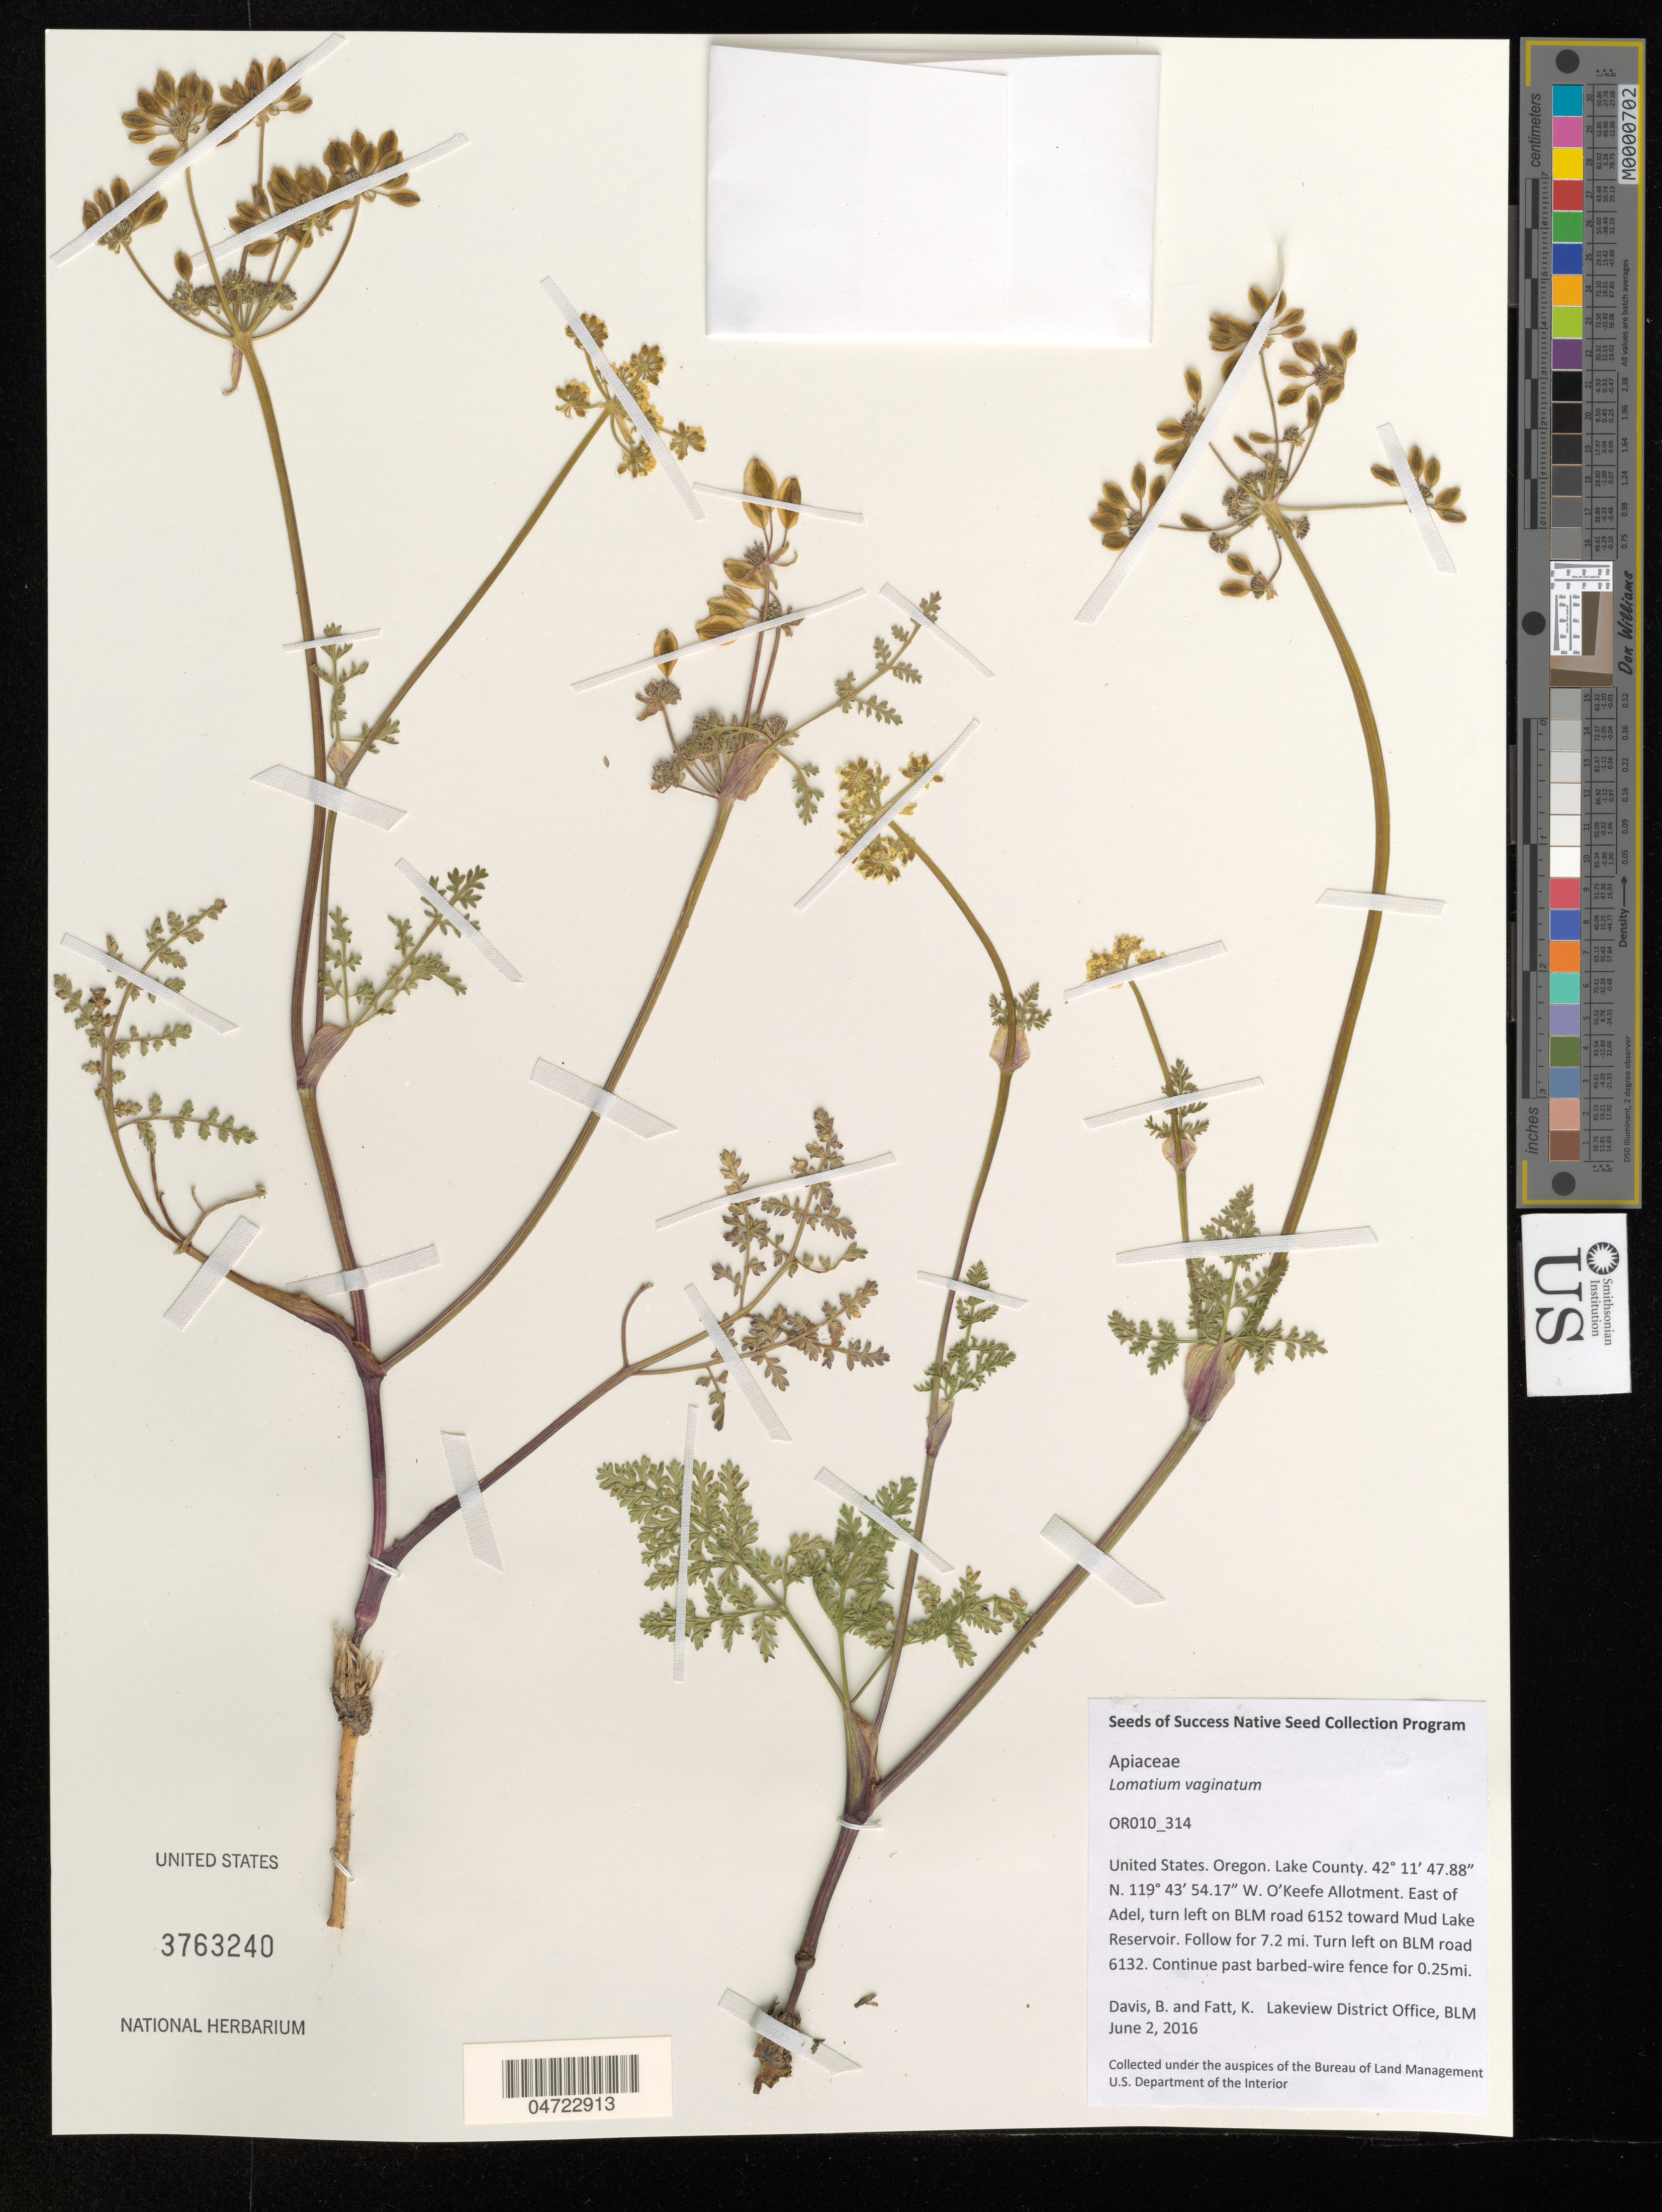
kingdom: Plantae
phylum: Tracheophyta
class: Magnoliopsida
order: Apiales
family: Apiaceae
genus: Lomatium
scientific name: Lomatium vaginatum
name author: J.M. Coult. & Rose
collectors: B. Davis & K. Fatt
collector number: OR010_314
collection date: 2016-06-02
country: United States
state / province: Oregon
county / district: Lake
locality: Lake County. O'Keefe Allotment. East of Adel, turn left on BLM road 6152 toward Mud Lake Reservoir. Follow for 7.2 mi. Turn left on BLM road 6132. Continue past barbed-wire fence for 0.25mi.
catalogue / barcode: US 3763240